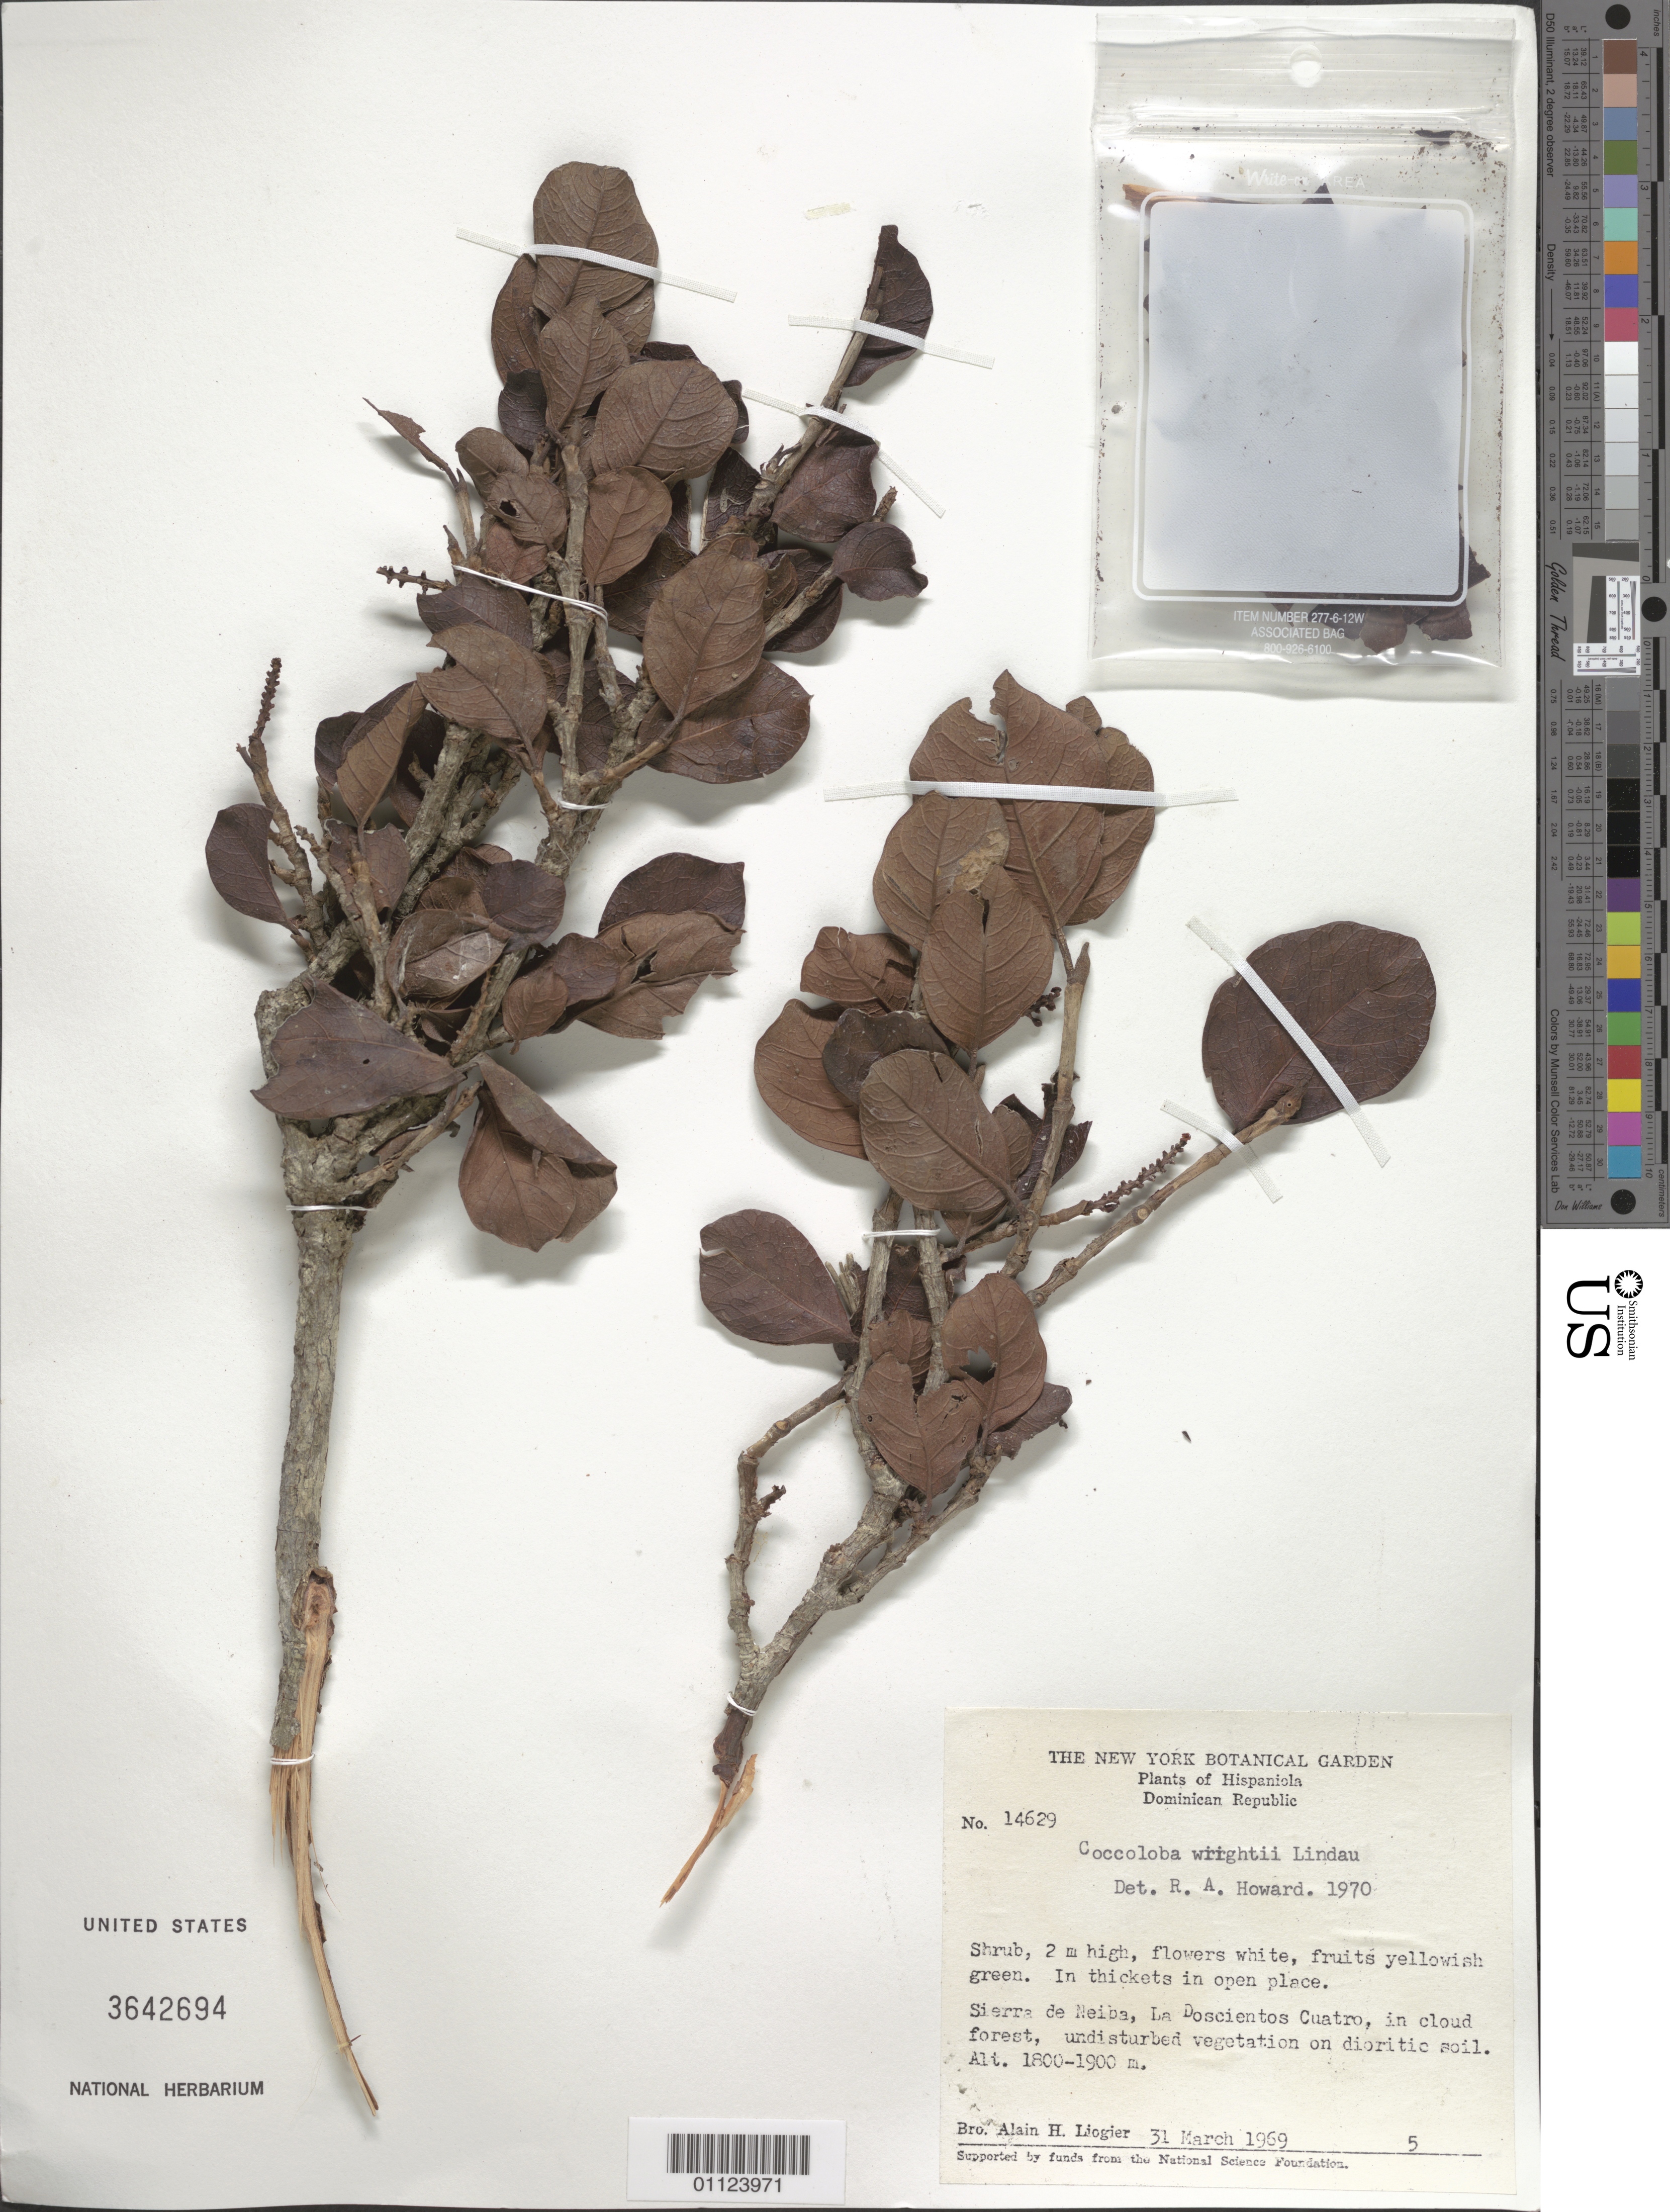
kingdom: Plantae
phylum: Tracheophyta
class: Magnoliopsida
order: Caryophyllales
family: Polygonaceae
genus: Coccoloba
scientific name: Coccoloba wrightii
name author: Lindau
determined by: Howard, R. A.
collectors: A. H. Liogier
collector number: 14629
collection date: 1969-03-31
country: Dominican Republic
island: Hispaniola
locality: Sierra de Neiba, La Doscientos Cuatro.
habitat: Undisturbed vegetation on dioritic soil; in thickets in open places.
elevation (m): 1800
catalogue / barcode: US 3642694